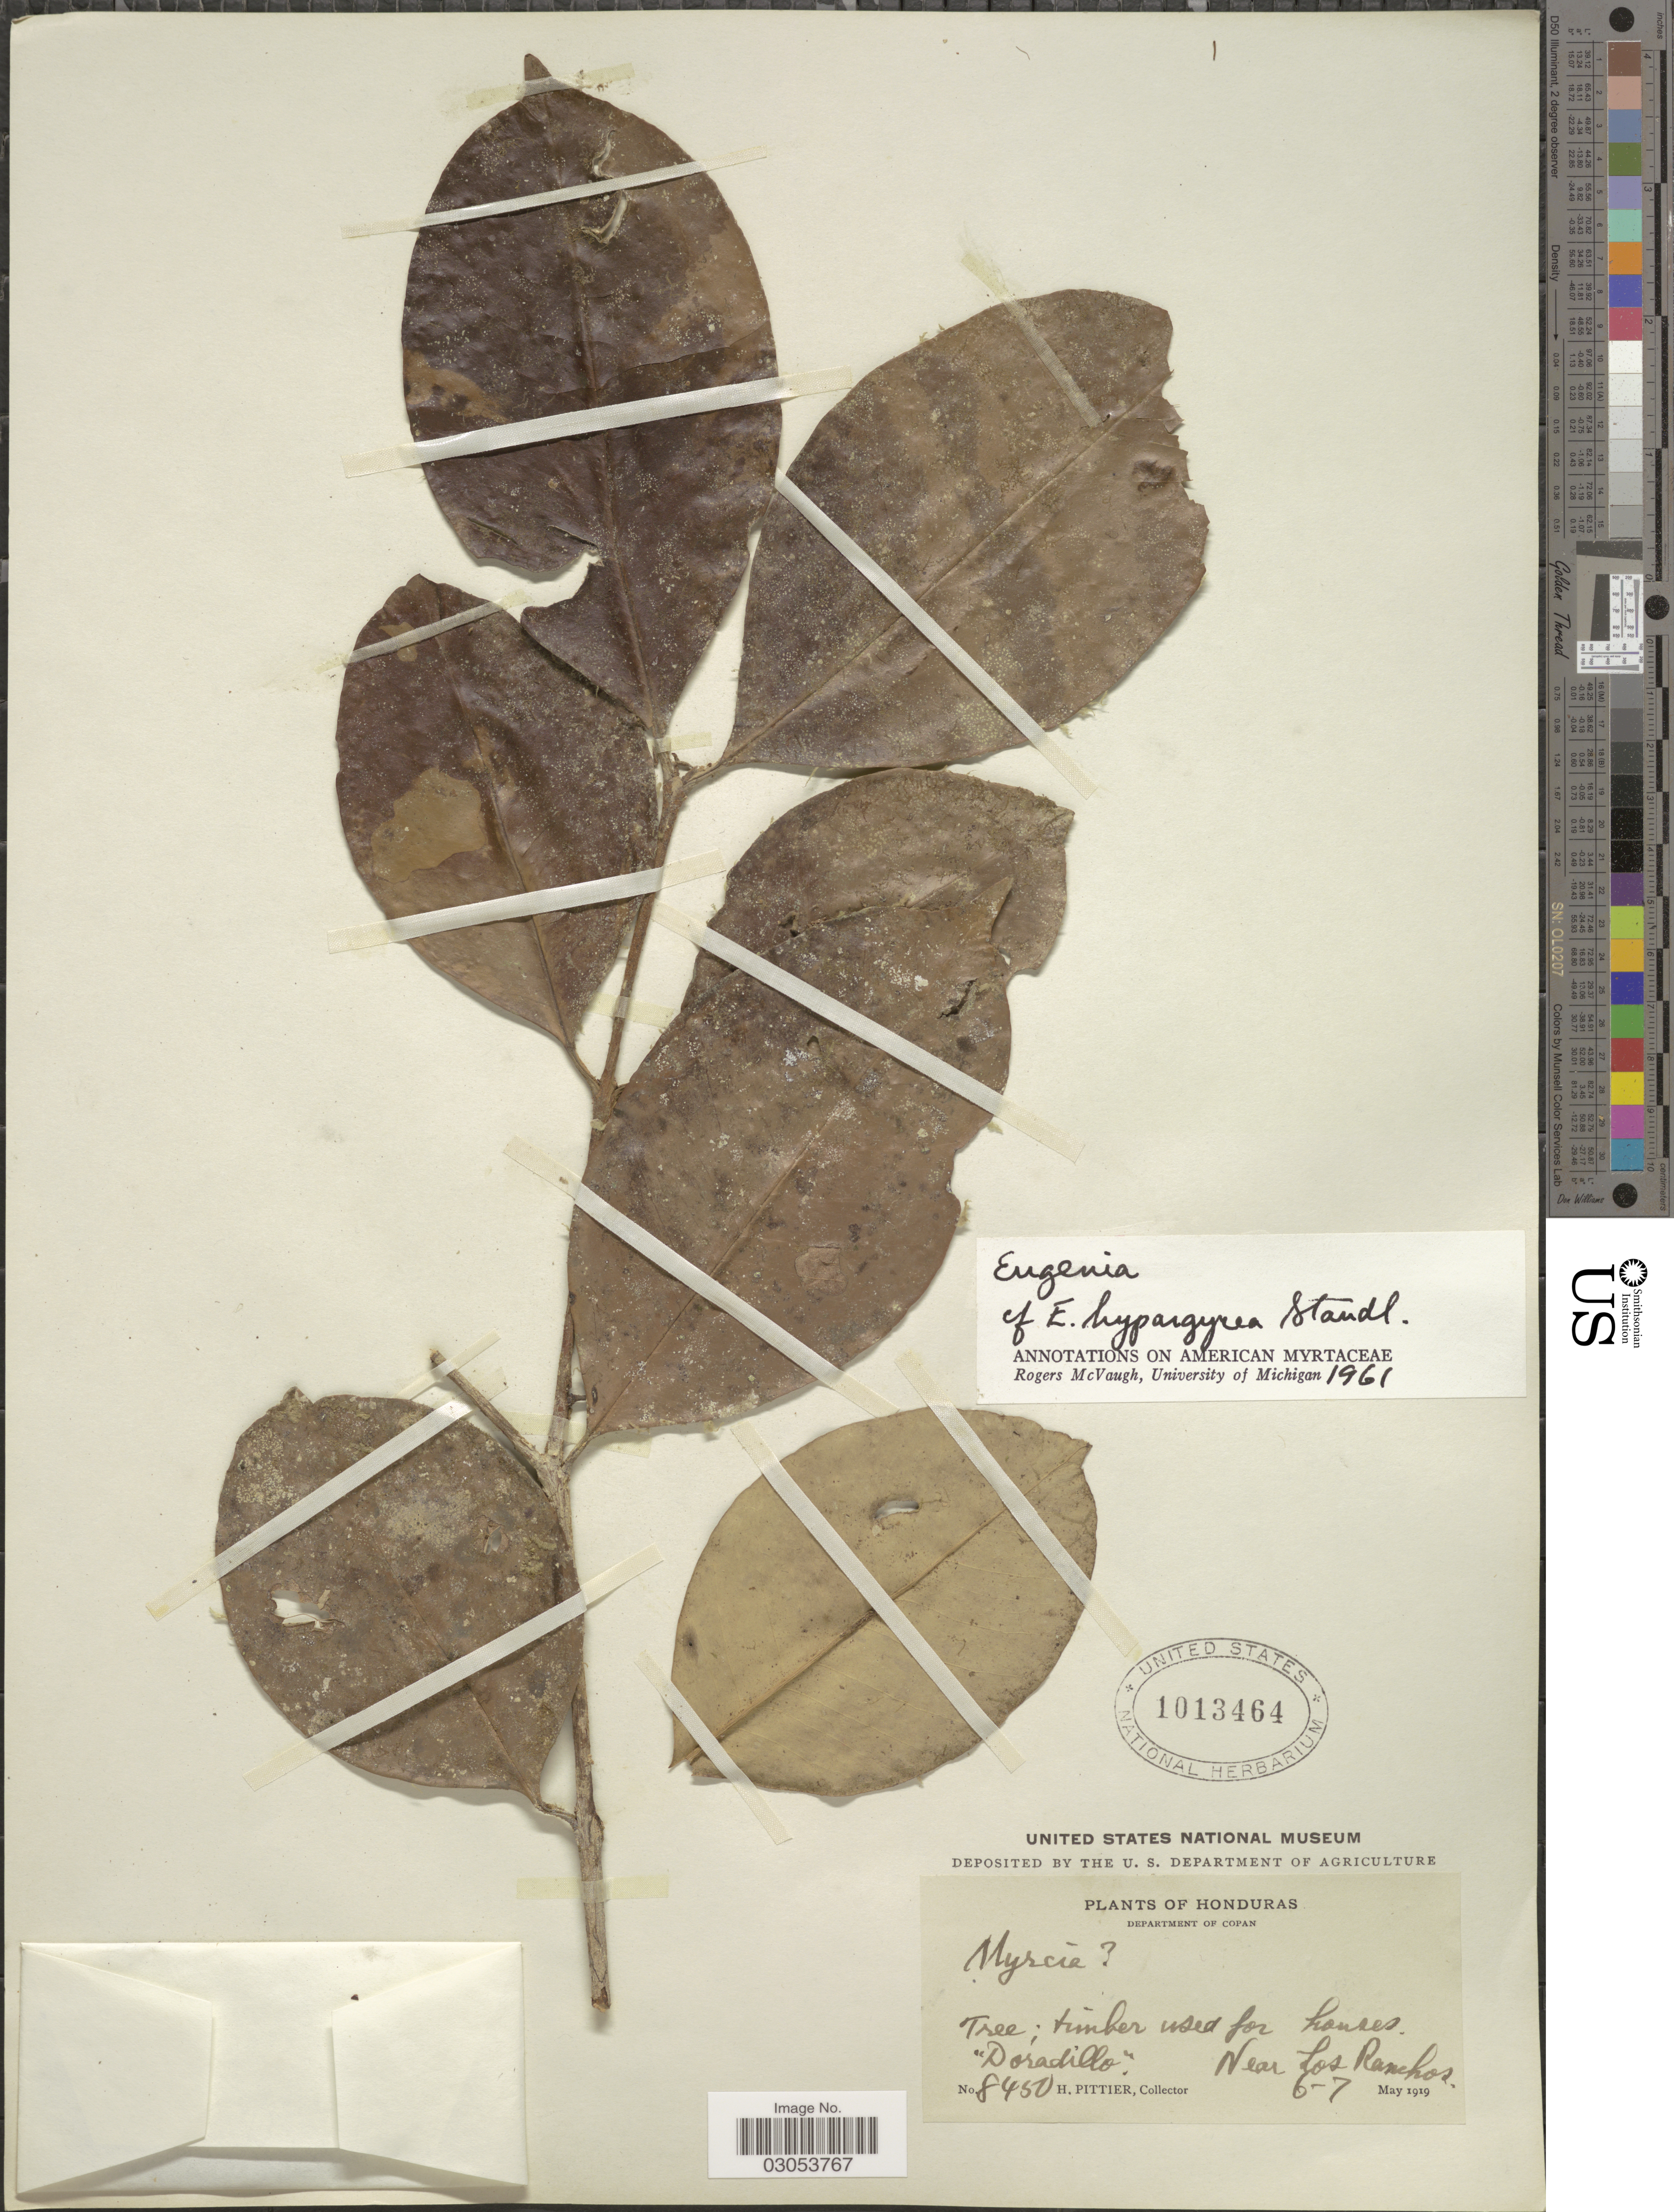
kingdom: Plantae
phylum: Tracheophyta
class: Magnoliopsida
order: Myrtales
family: Myrtaceae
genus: Eugenia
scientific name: Eugenia hypargyrea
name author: Standl.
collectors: H. F. Pittier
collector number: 8450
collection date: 1919-05-06/1919-05-07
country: Honduras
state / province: Copán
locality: Department of Copan. Near Los Ranchos.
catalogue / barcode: US 1013464